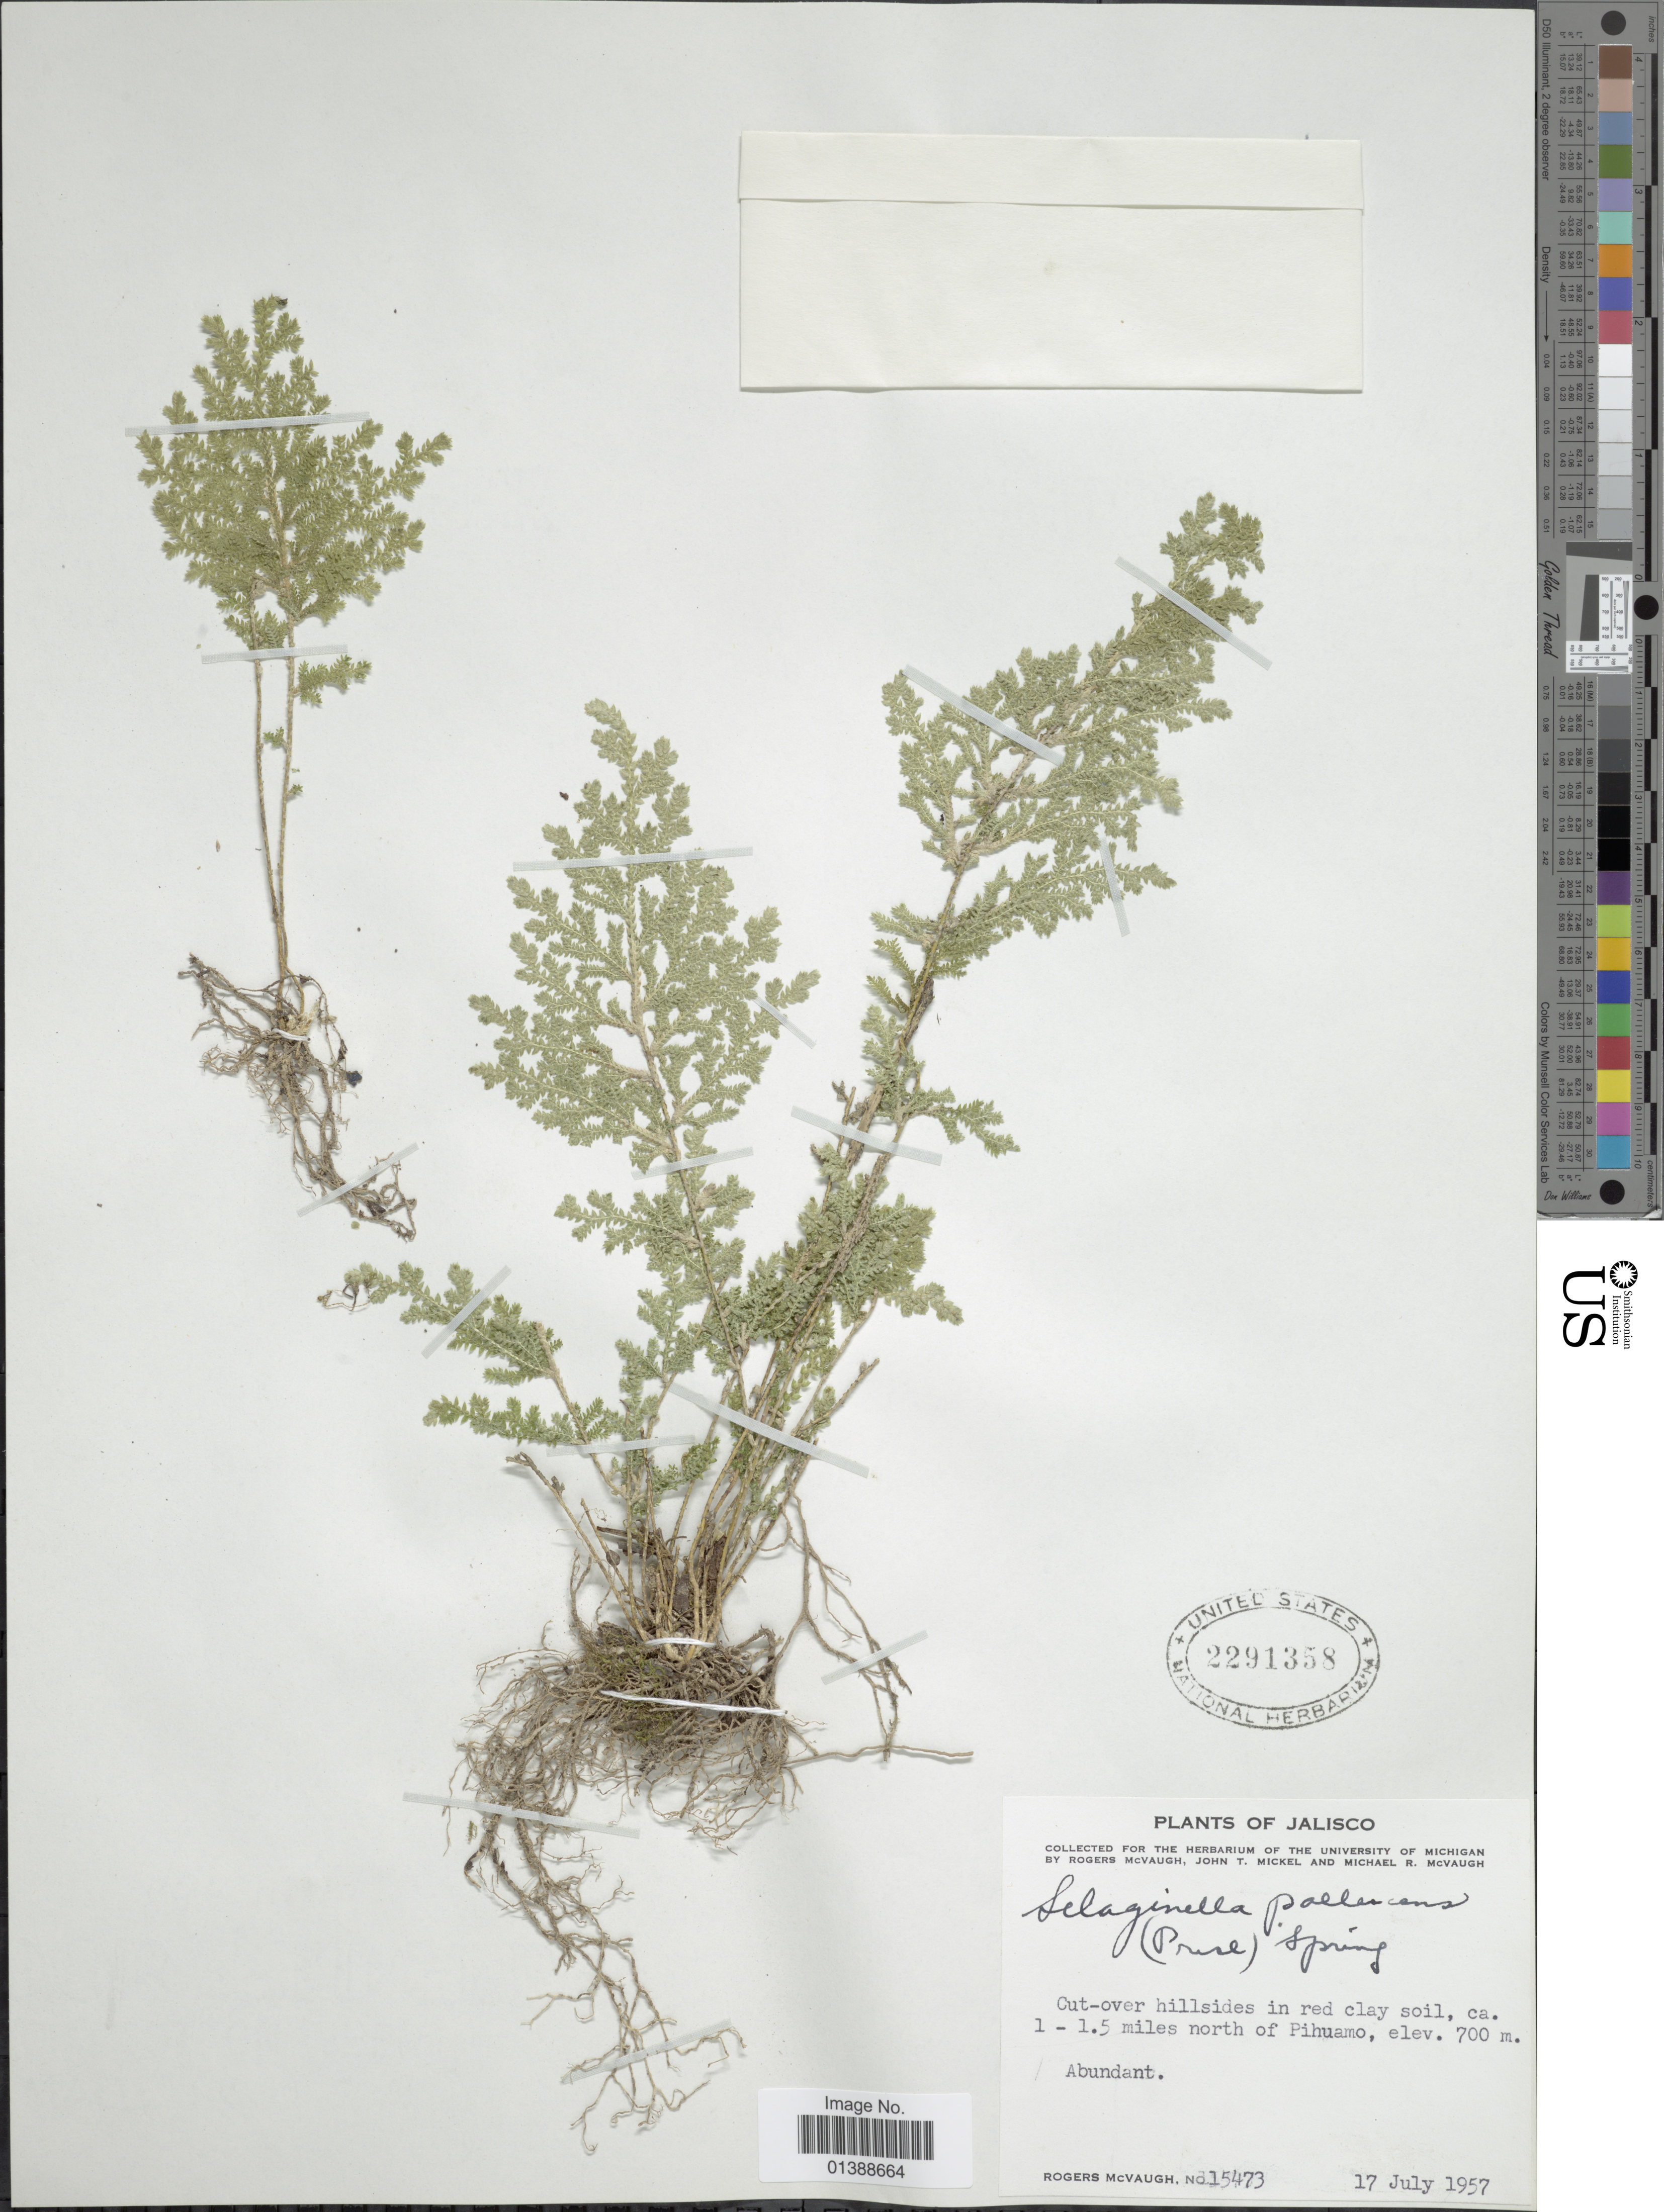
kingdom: Plantae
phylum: Tracheophyta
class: Lycopodiopsida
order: Selaginellales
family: Selaginellaceae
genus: Selaginella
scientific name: Selaginella pallescens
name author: (C. Presl) Spring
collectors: R. McVaugh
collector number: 15473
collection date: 1957-07-17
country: Mexico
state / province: Jalisco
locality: Cca 1-1.5 miles north of Pihuamo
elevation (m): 700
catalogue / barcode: US 2291358